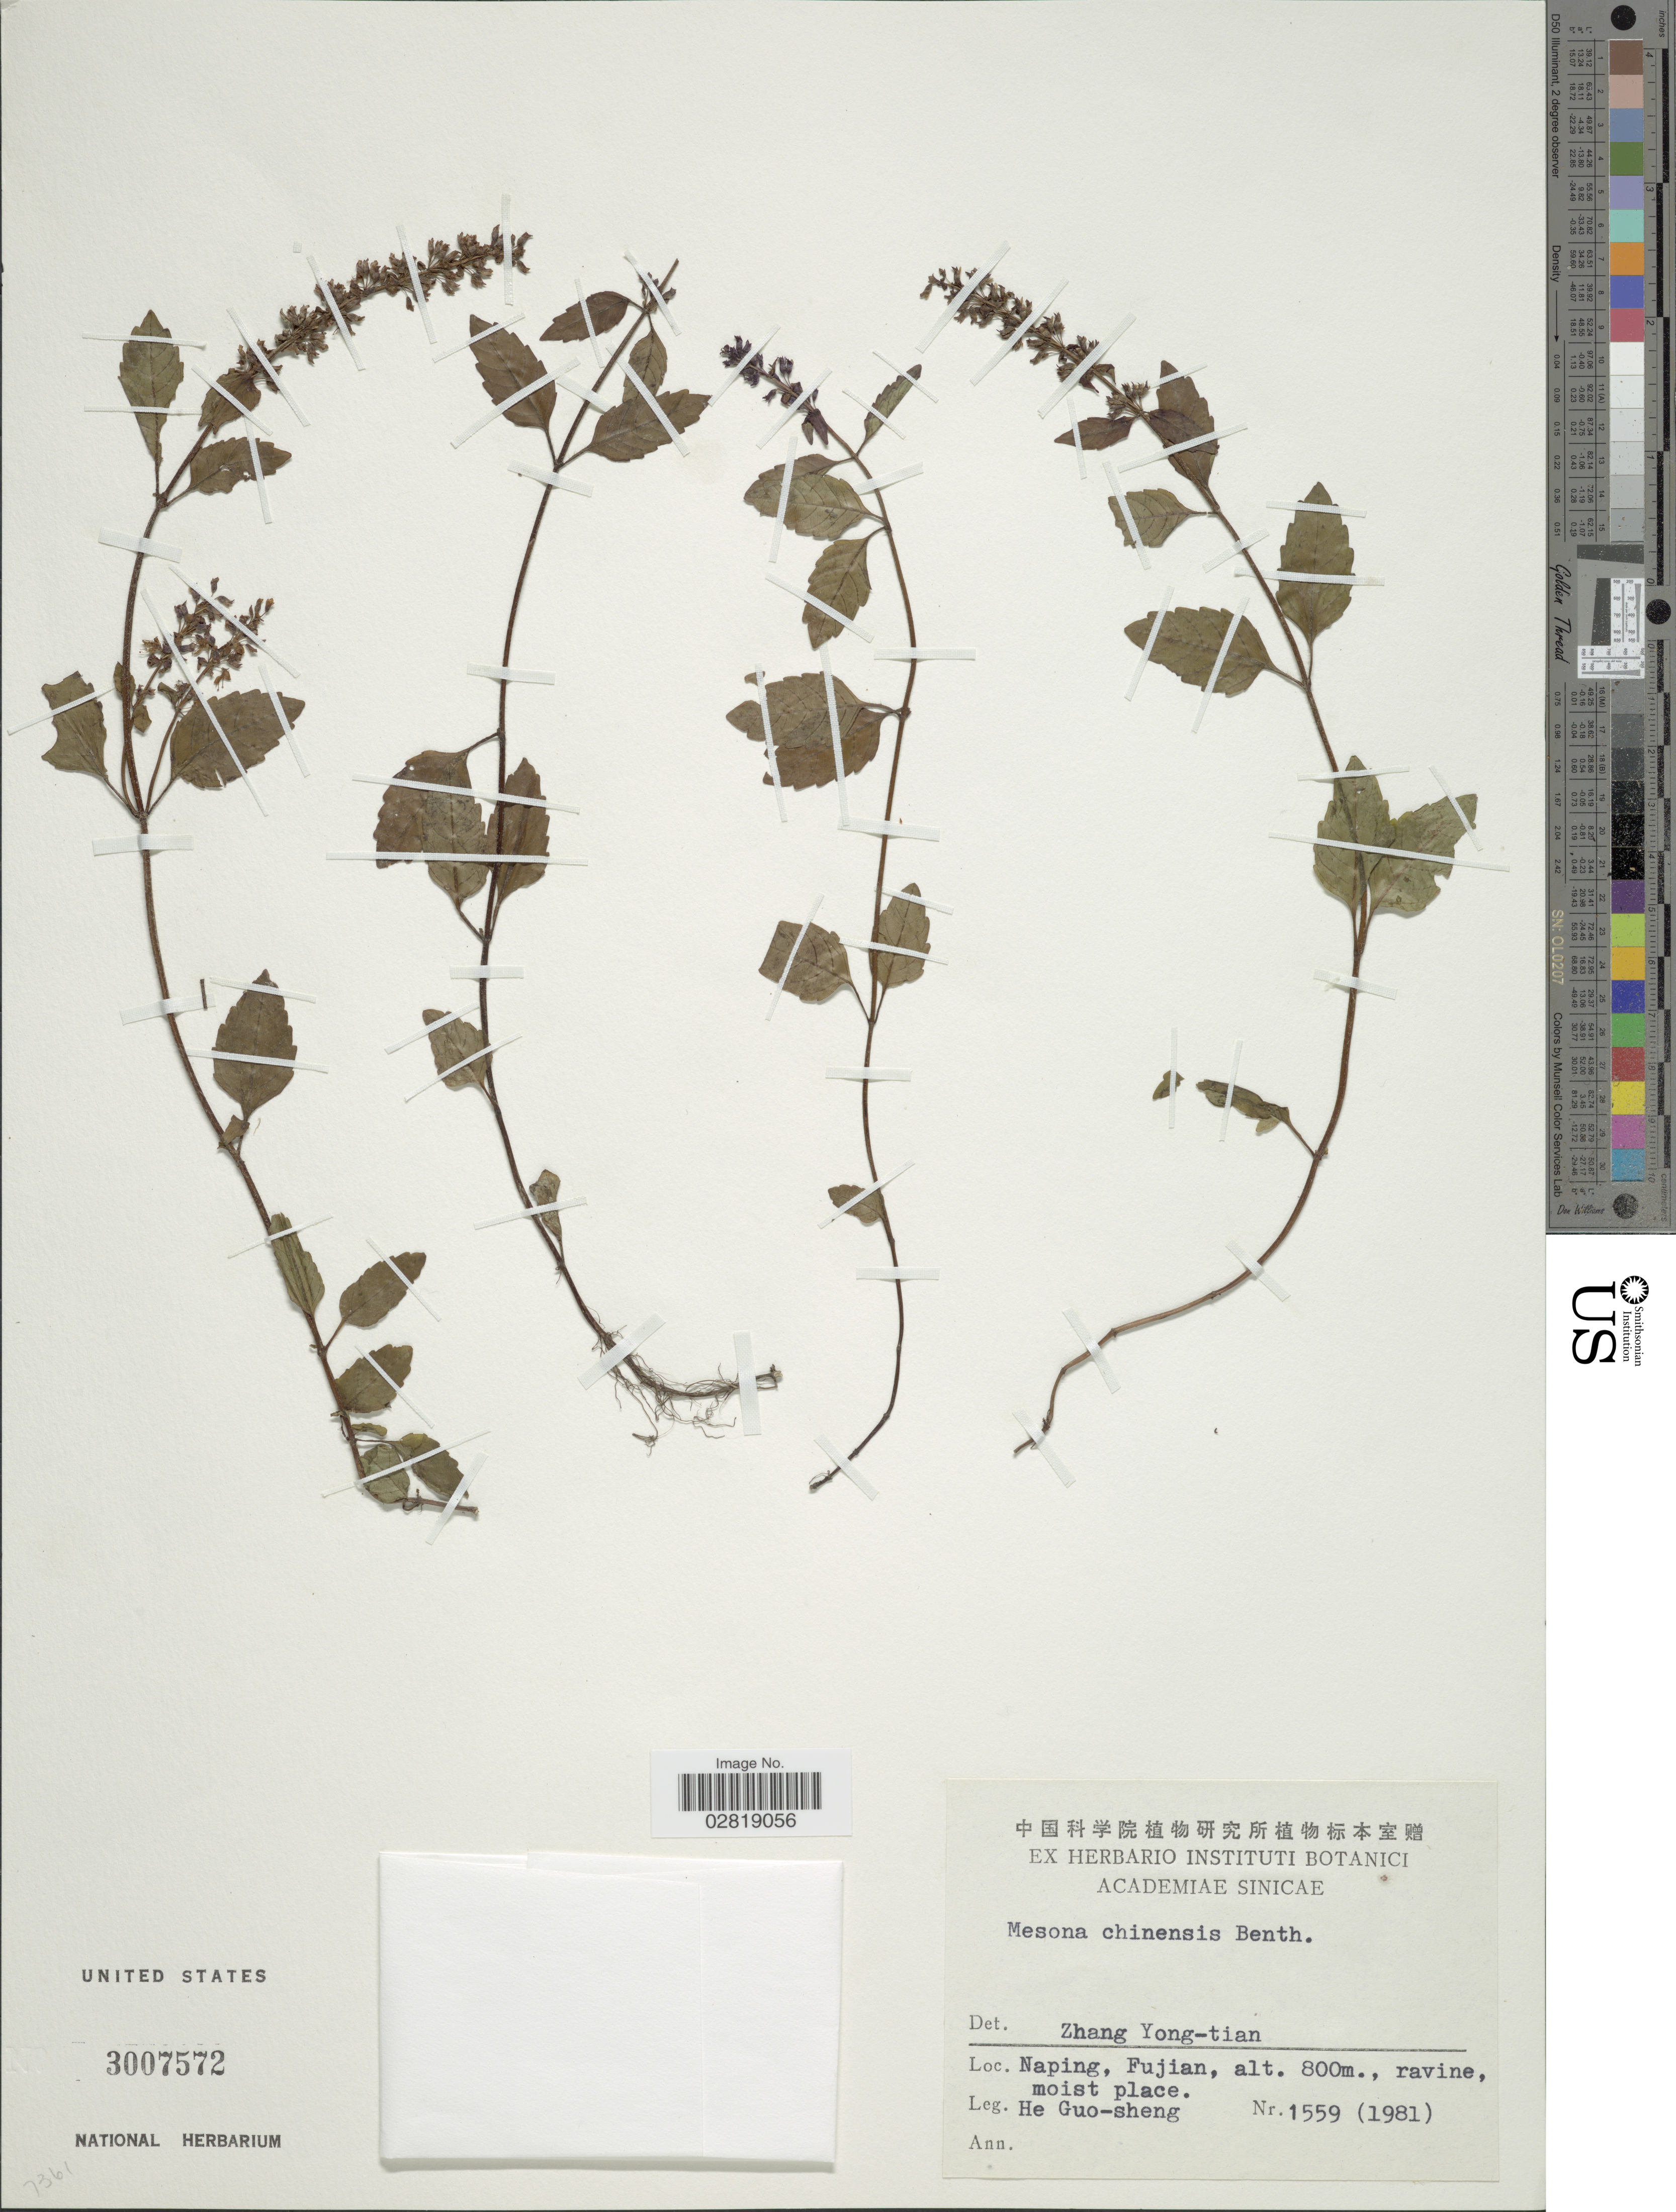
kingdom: Plantae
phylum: Tracheophyta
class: Magnoliopsida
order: Lamiales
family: Lamiaceae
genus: Platostoma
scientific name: Platostoma chinense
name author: (Benth.) A.J. Paton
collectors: H. Guo-Sheng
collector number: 1559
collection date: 1981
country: China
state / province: Fujian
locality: Naping.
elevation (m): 800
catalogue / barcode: US 3007572